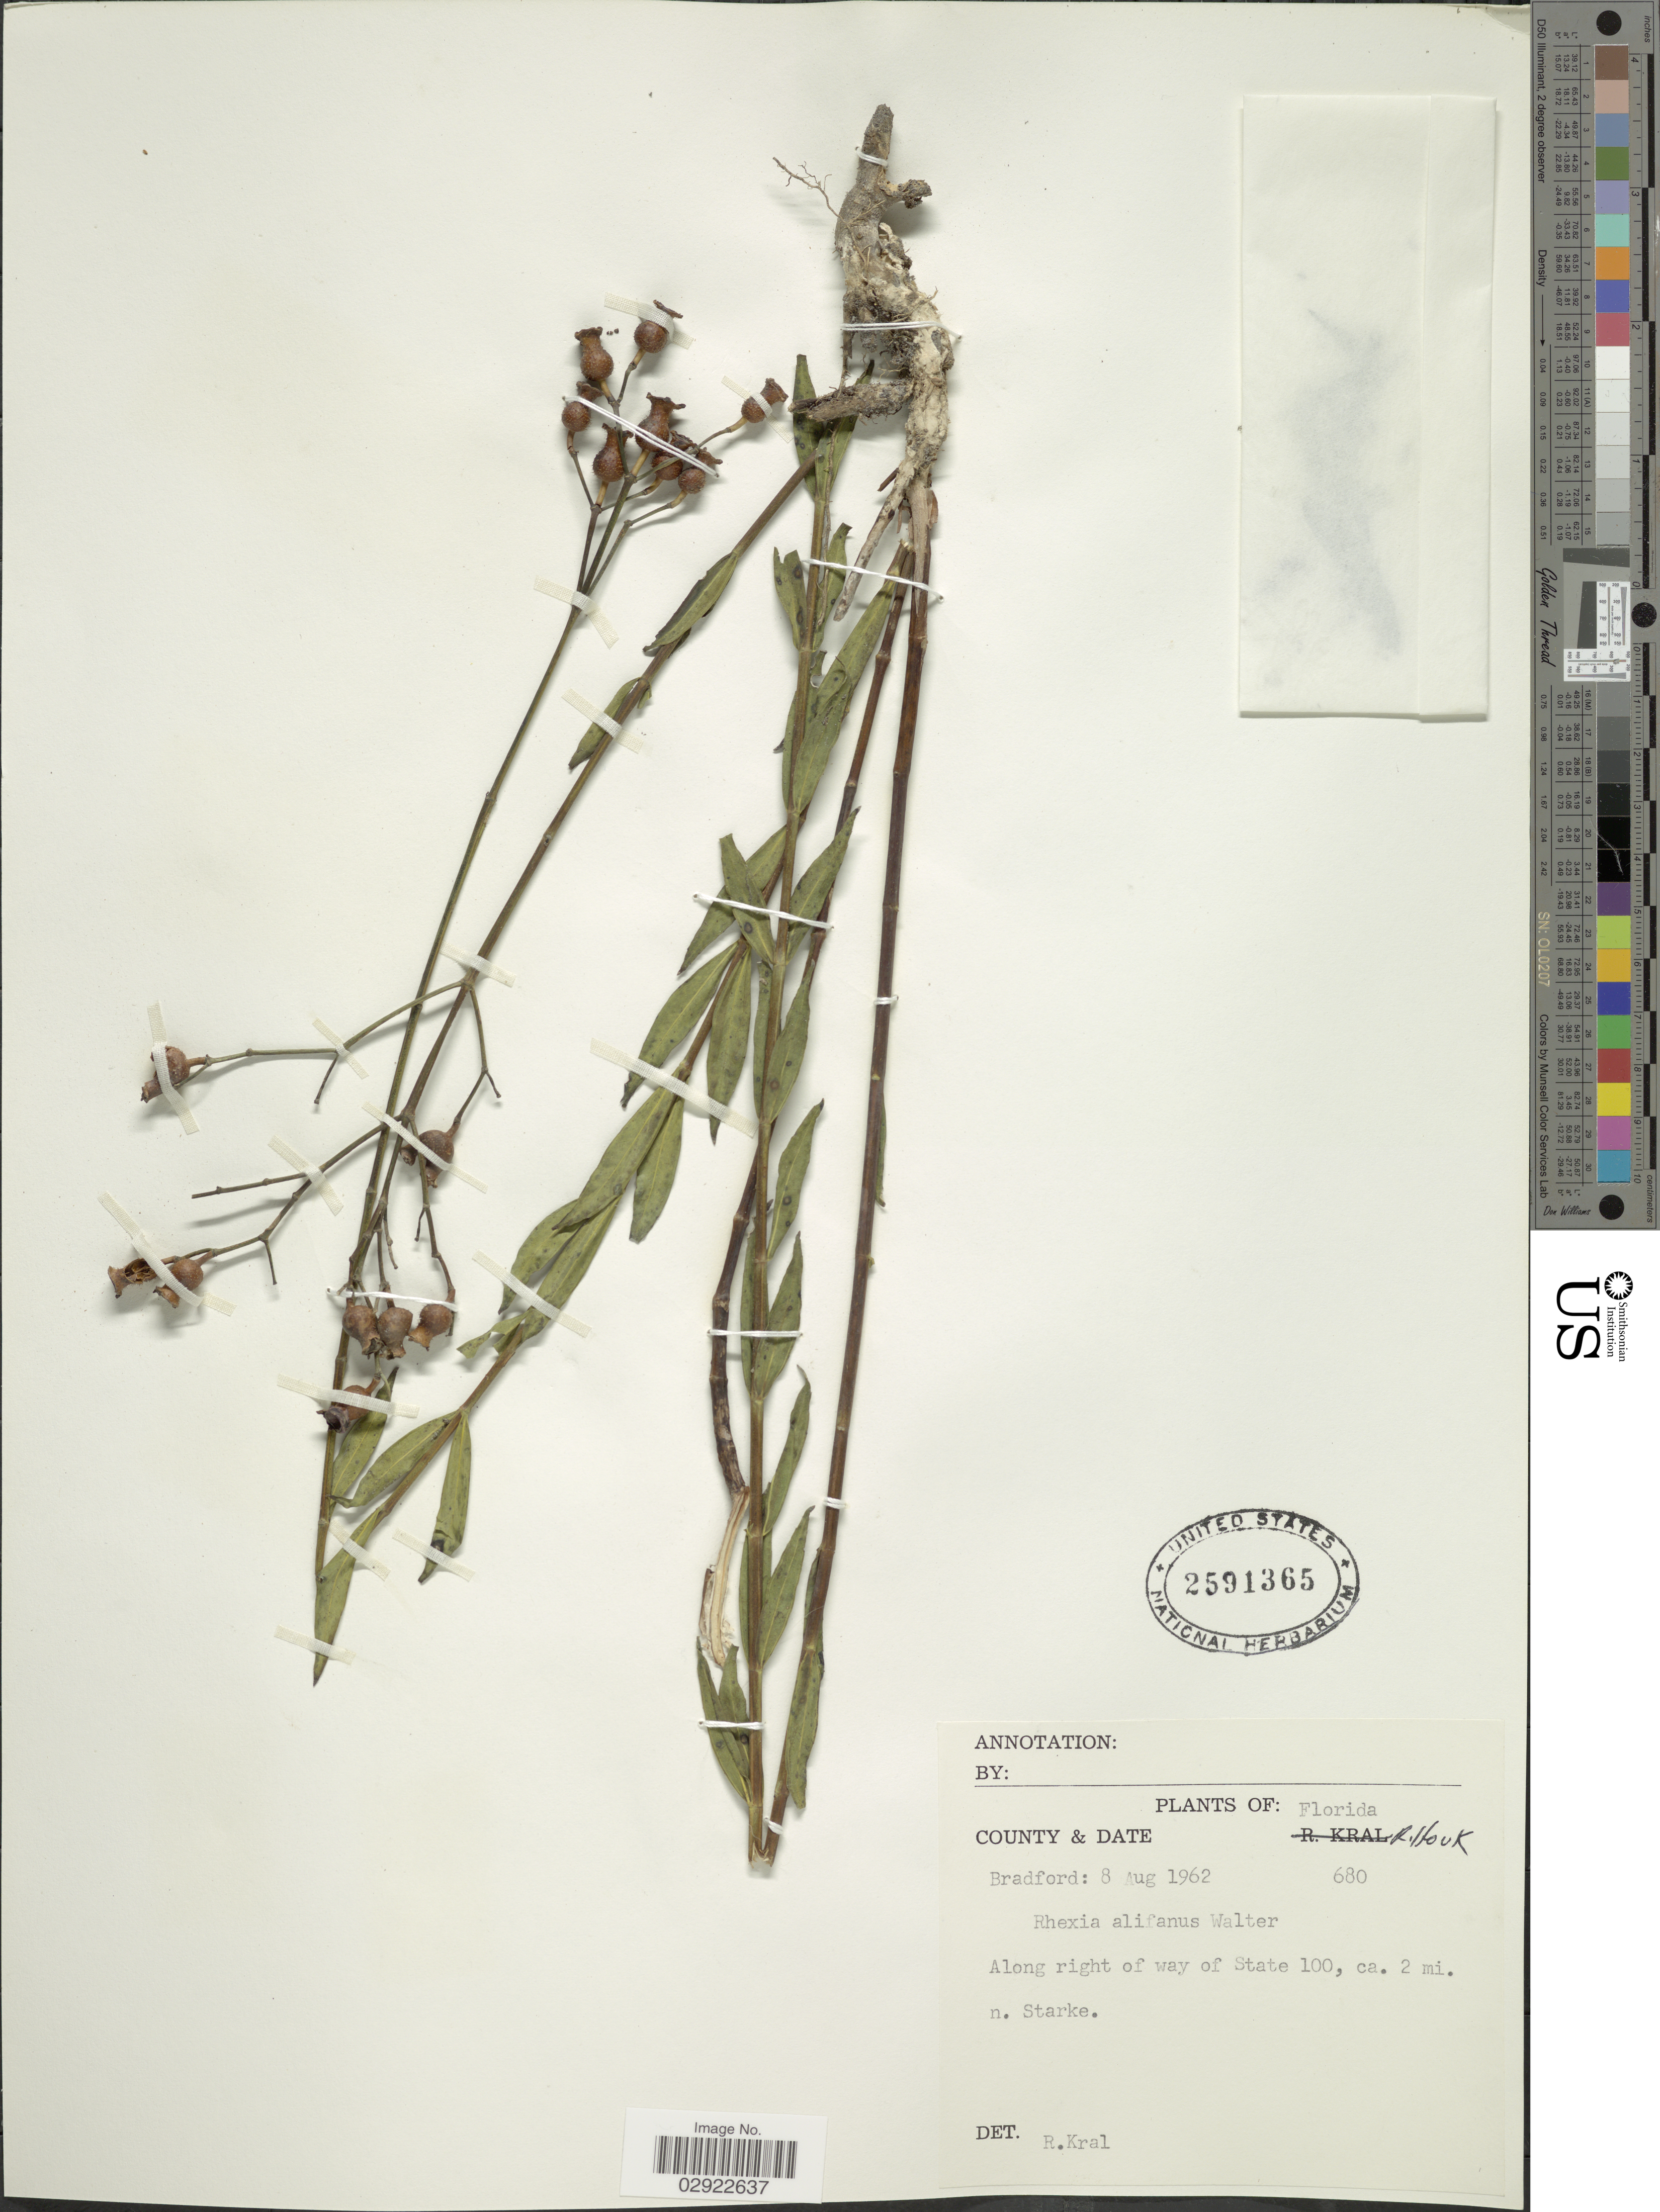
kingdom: Plantae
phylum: Tracheophyta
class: Magnoliopsida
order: Myrtales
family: Melastomataceae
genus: Rhexia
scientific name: Rhexia alifanus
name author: Walter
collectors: R. Kral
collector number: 680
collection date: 1962-08-08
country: United States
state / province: Florida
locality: Bradford County. Along right of way of State 100, ca. 2 mi. n. Starke.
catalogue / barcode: US 2591365